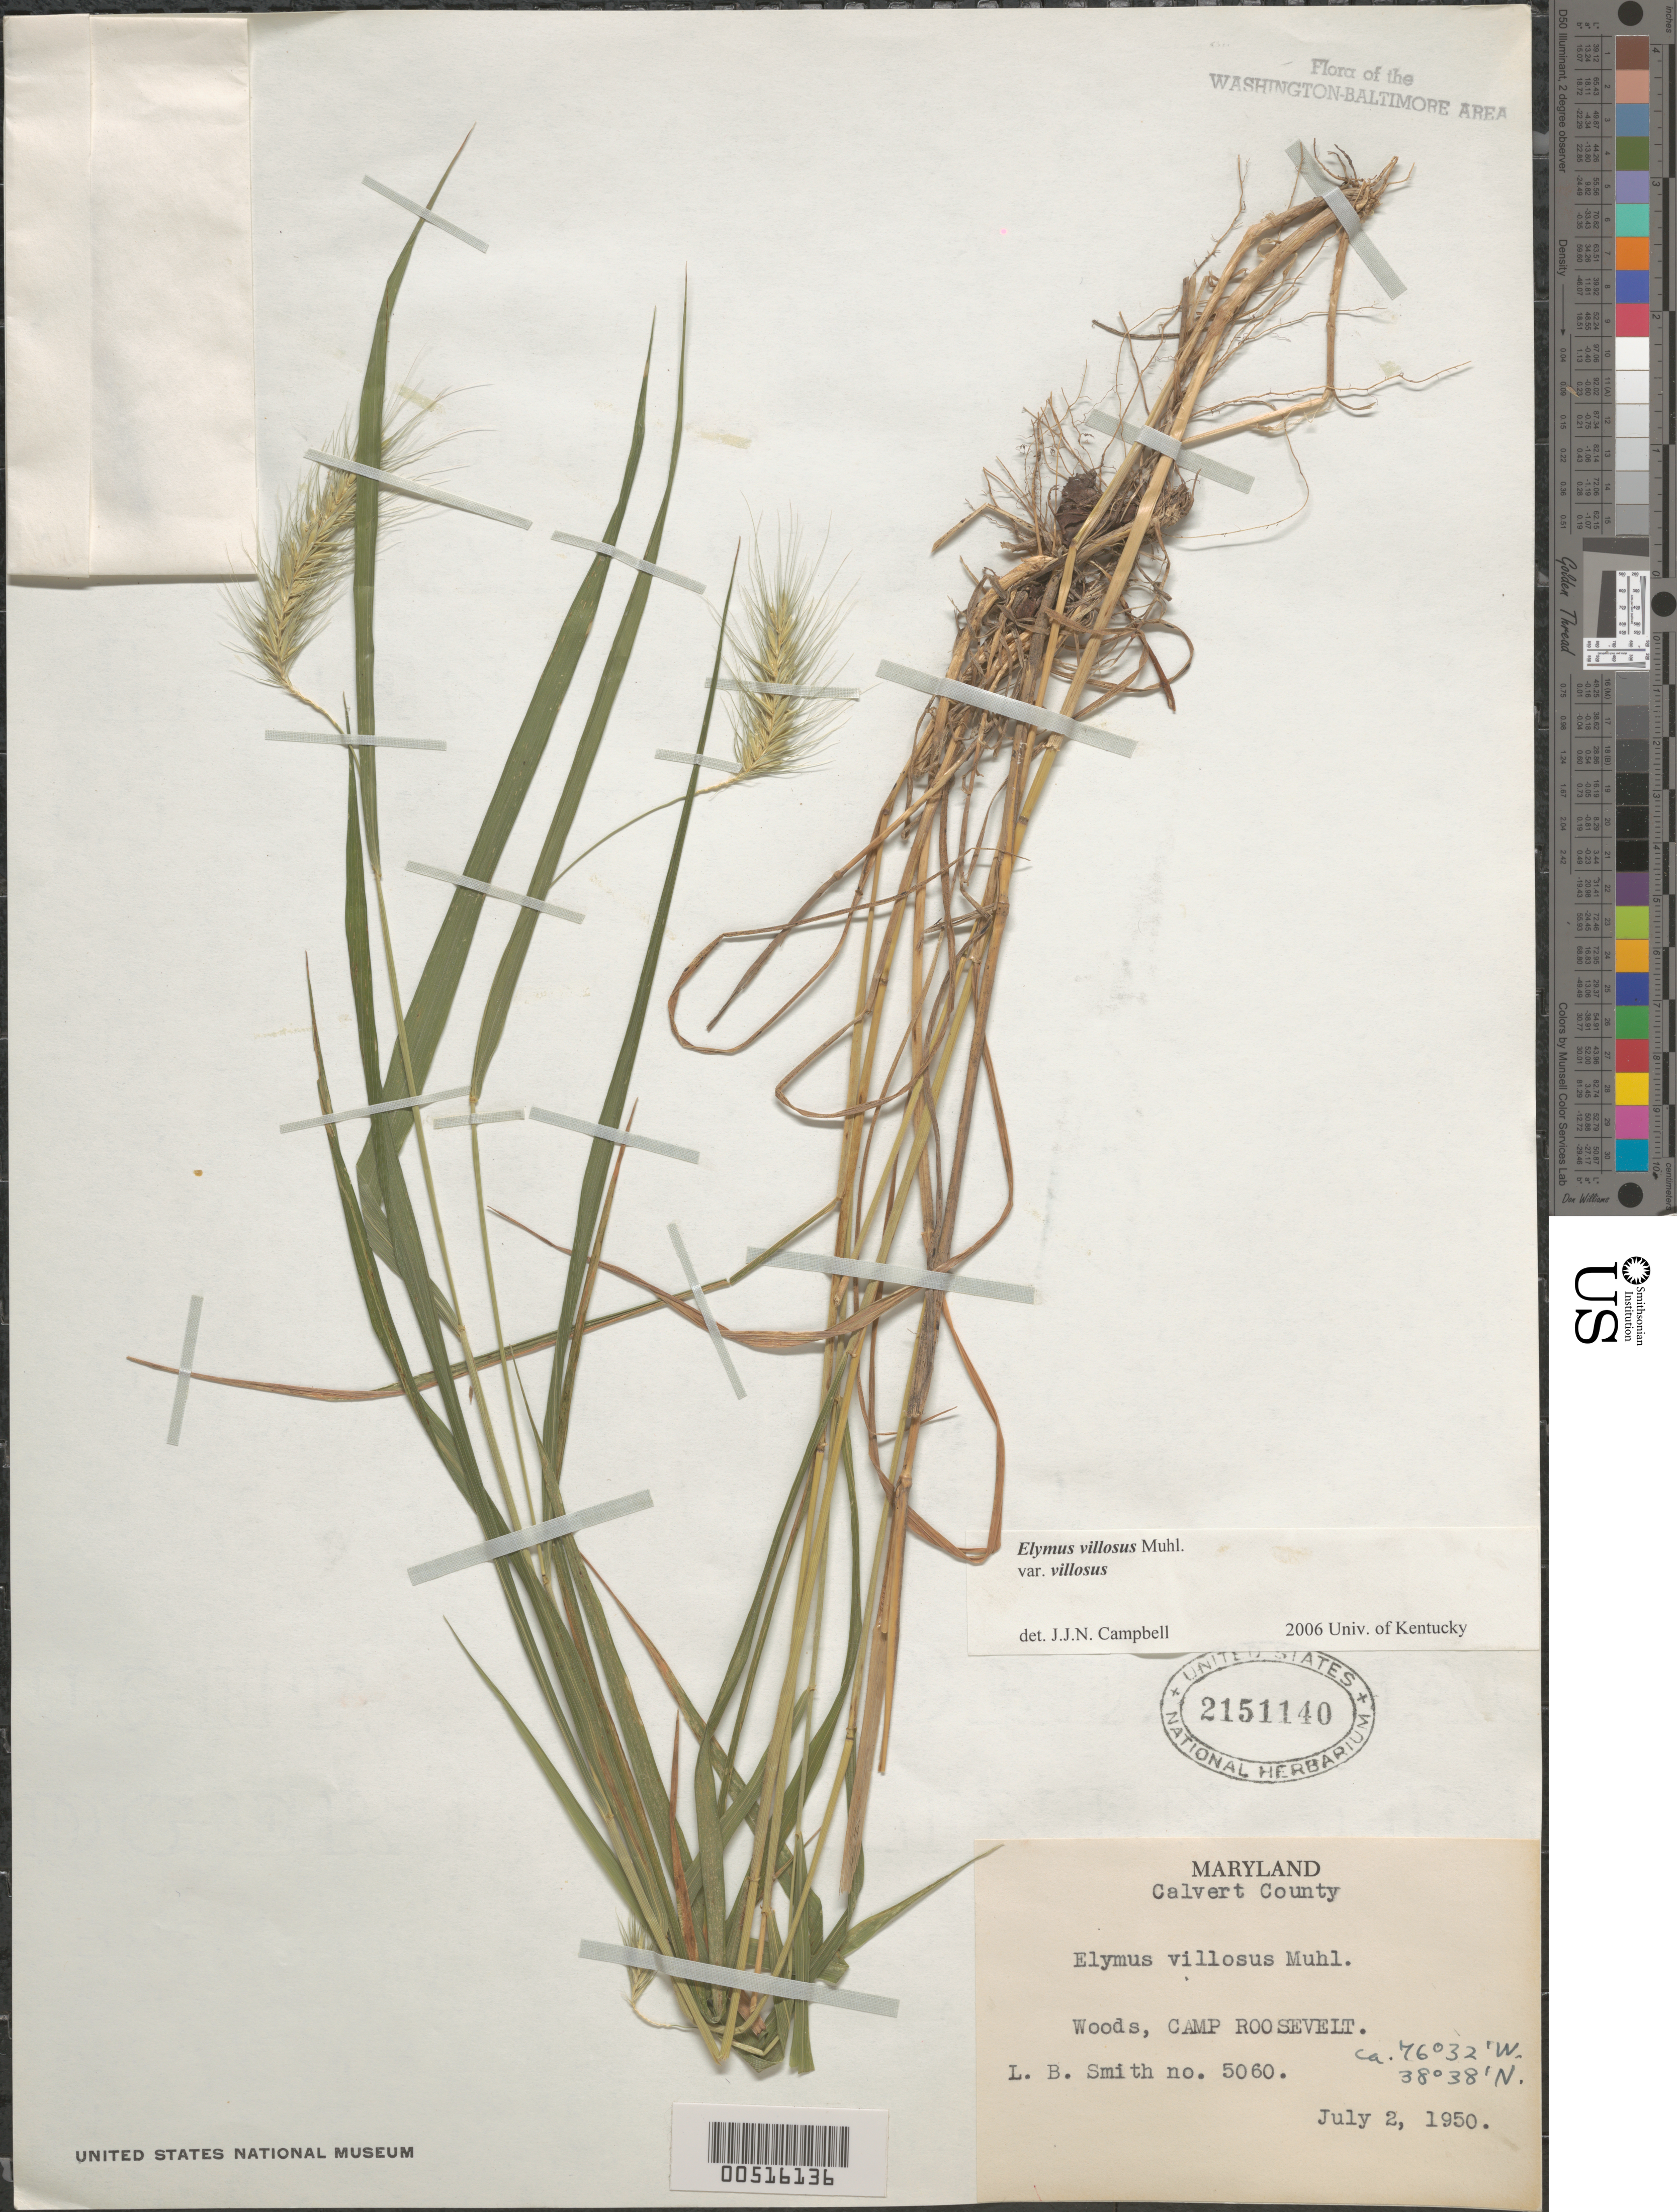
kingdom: Plantae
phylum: Tracheophyta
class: Liliopsida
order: Poales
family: Poaceae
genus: Elymus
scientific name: Elymus villosus var. villosus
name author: Muhl.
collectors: L. Smith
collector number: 5060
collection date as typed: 02 Jul 1950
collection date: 1950-07-02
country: United States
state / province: Maryland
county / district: Calvert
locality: Camp Roosevelt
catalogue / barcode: US 2151140